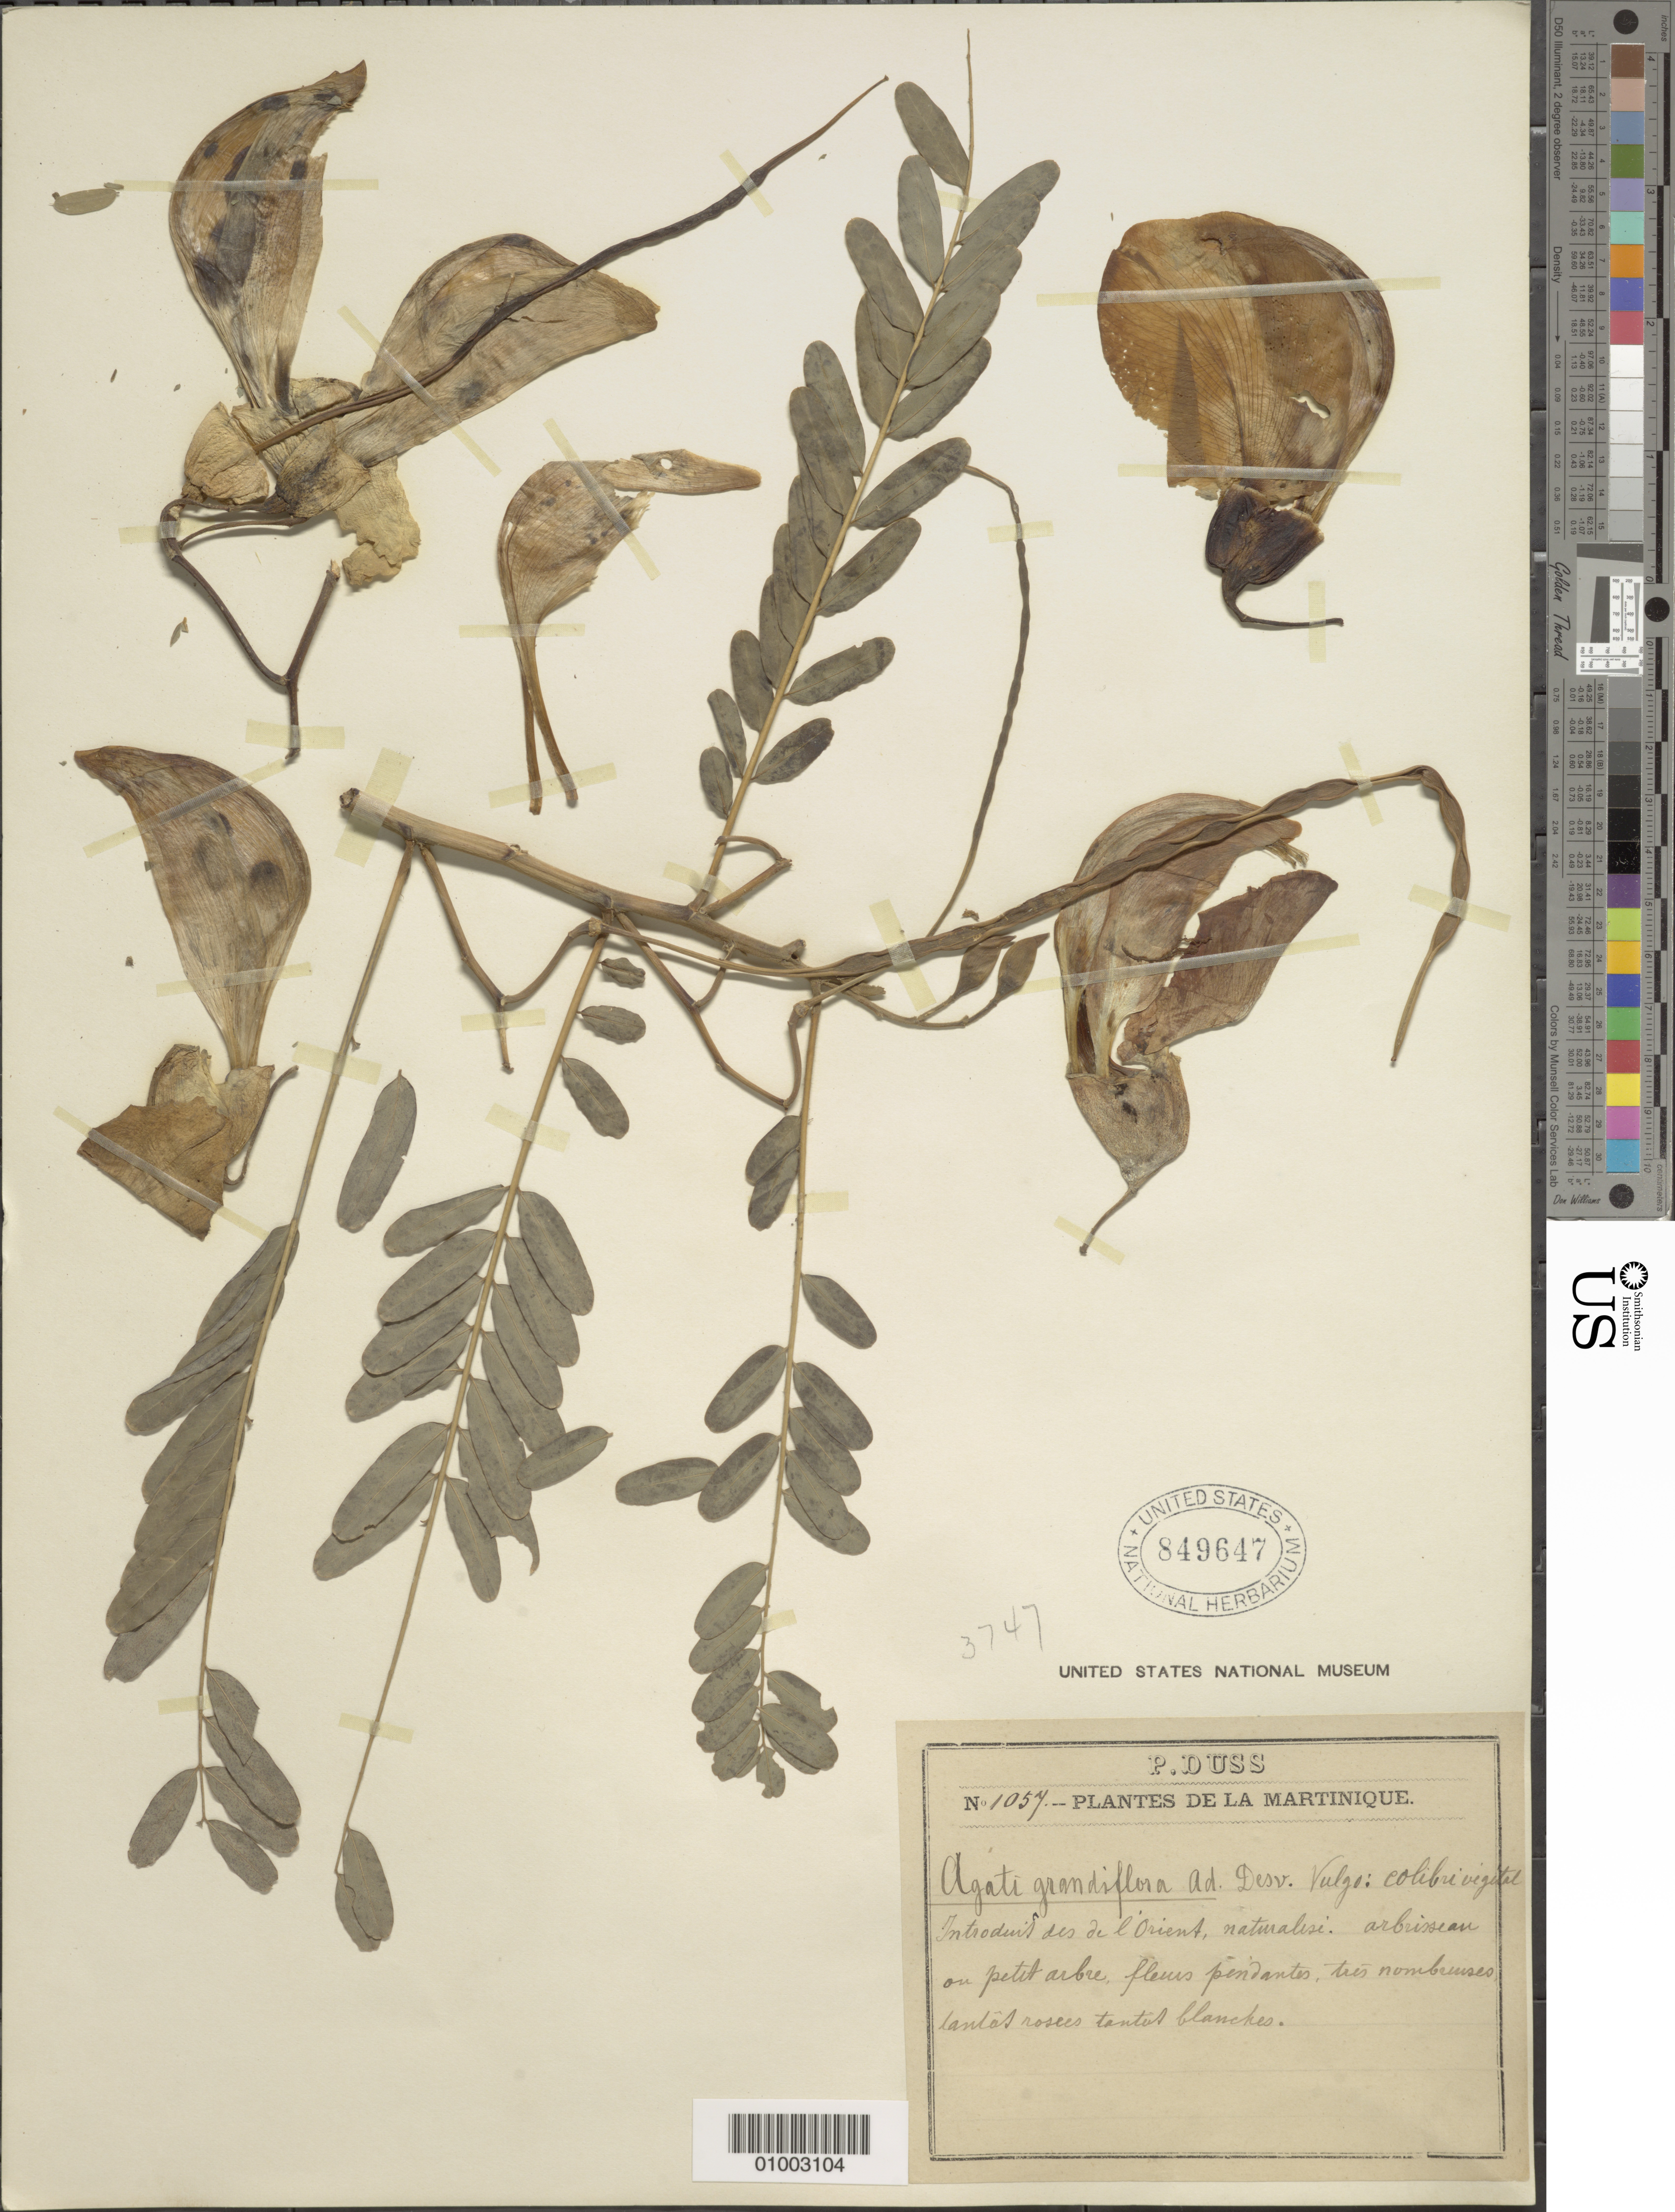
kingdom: Plantae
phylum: Tracheophyta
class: Magnoliopsida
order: Fabales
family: Fabaceae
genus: Sesbania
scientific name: Sesbania grandiflora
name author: (L.) Poir.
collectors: Père Duss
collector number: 1054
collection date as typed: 1840 to -- --- 1924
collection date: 1840/1924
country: Martinique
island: Martinique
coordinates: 0 N, 0 E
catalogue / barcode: US 849647